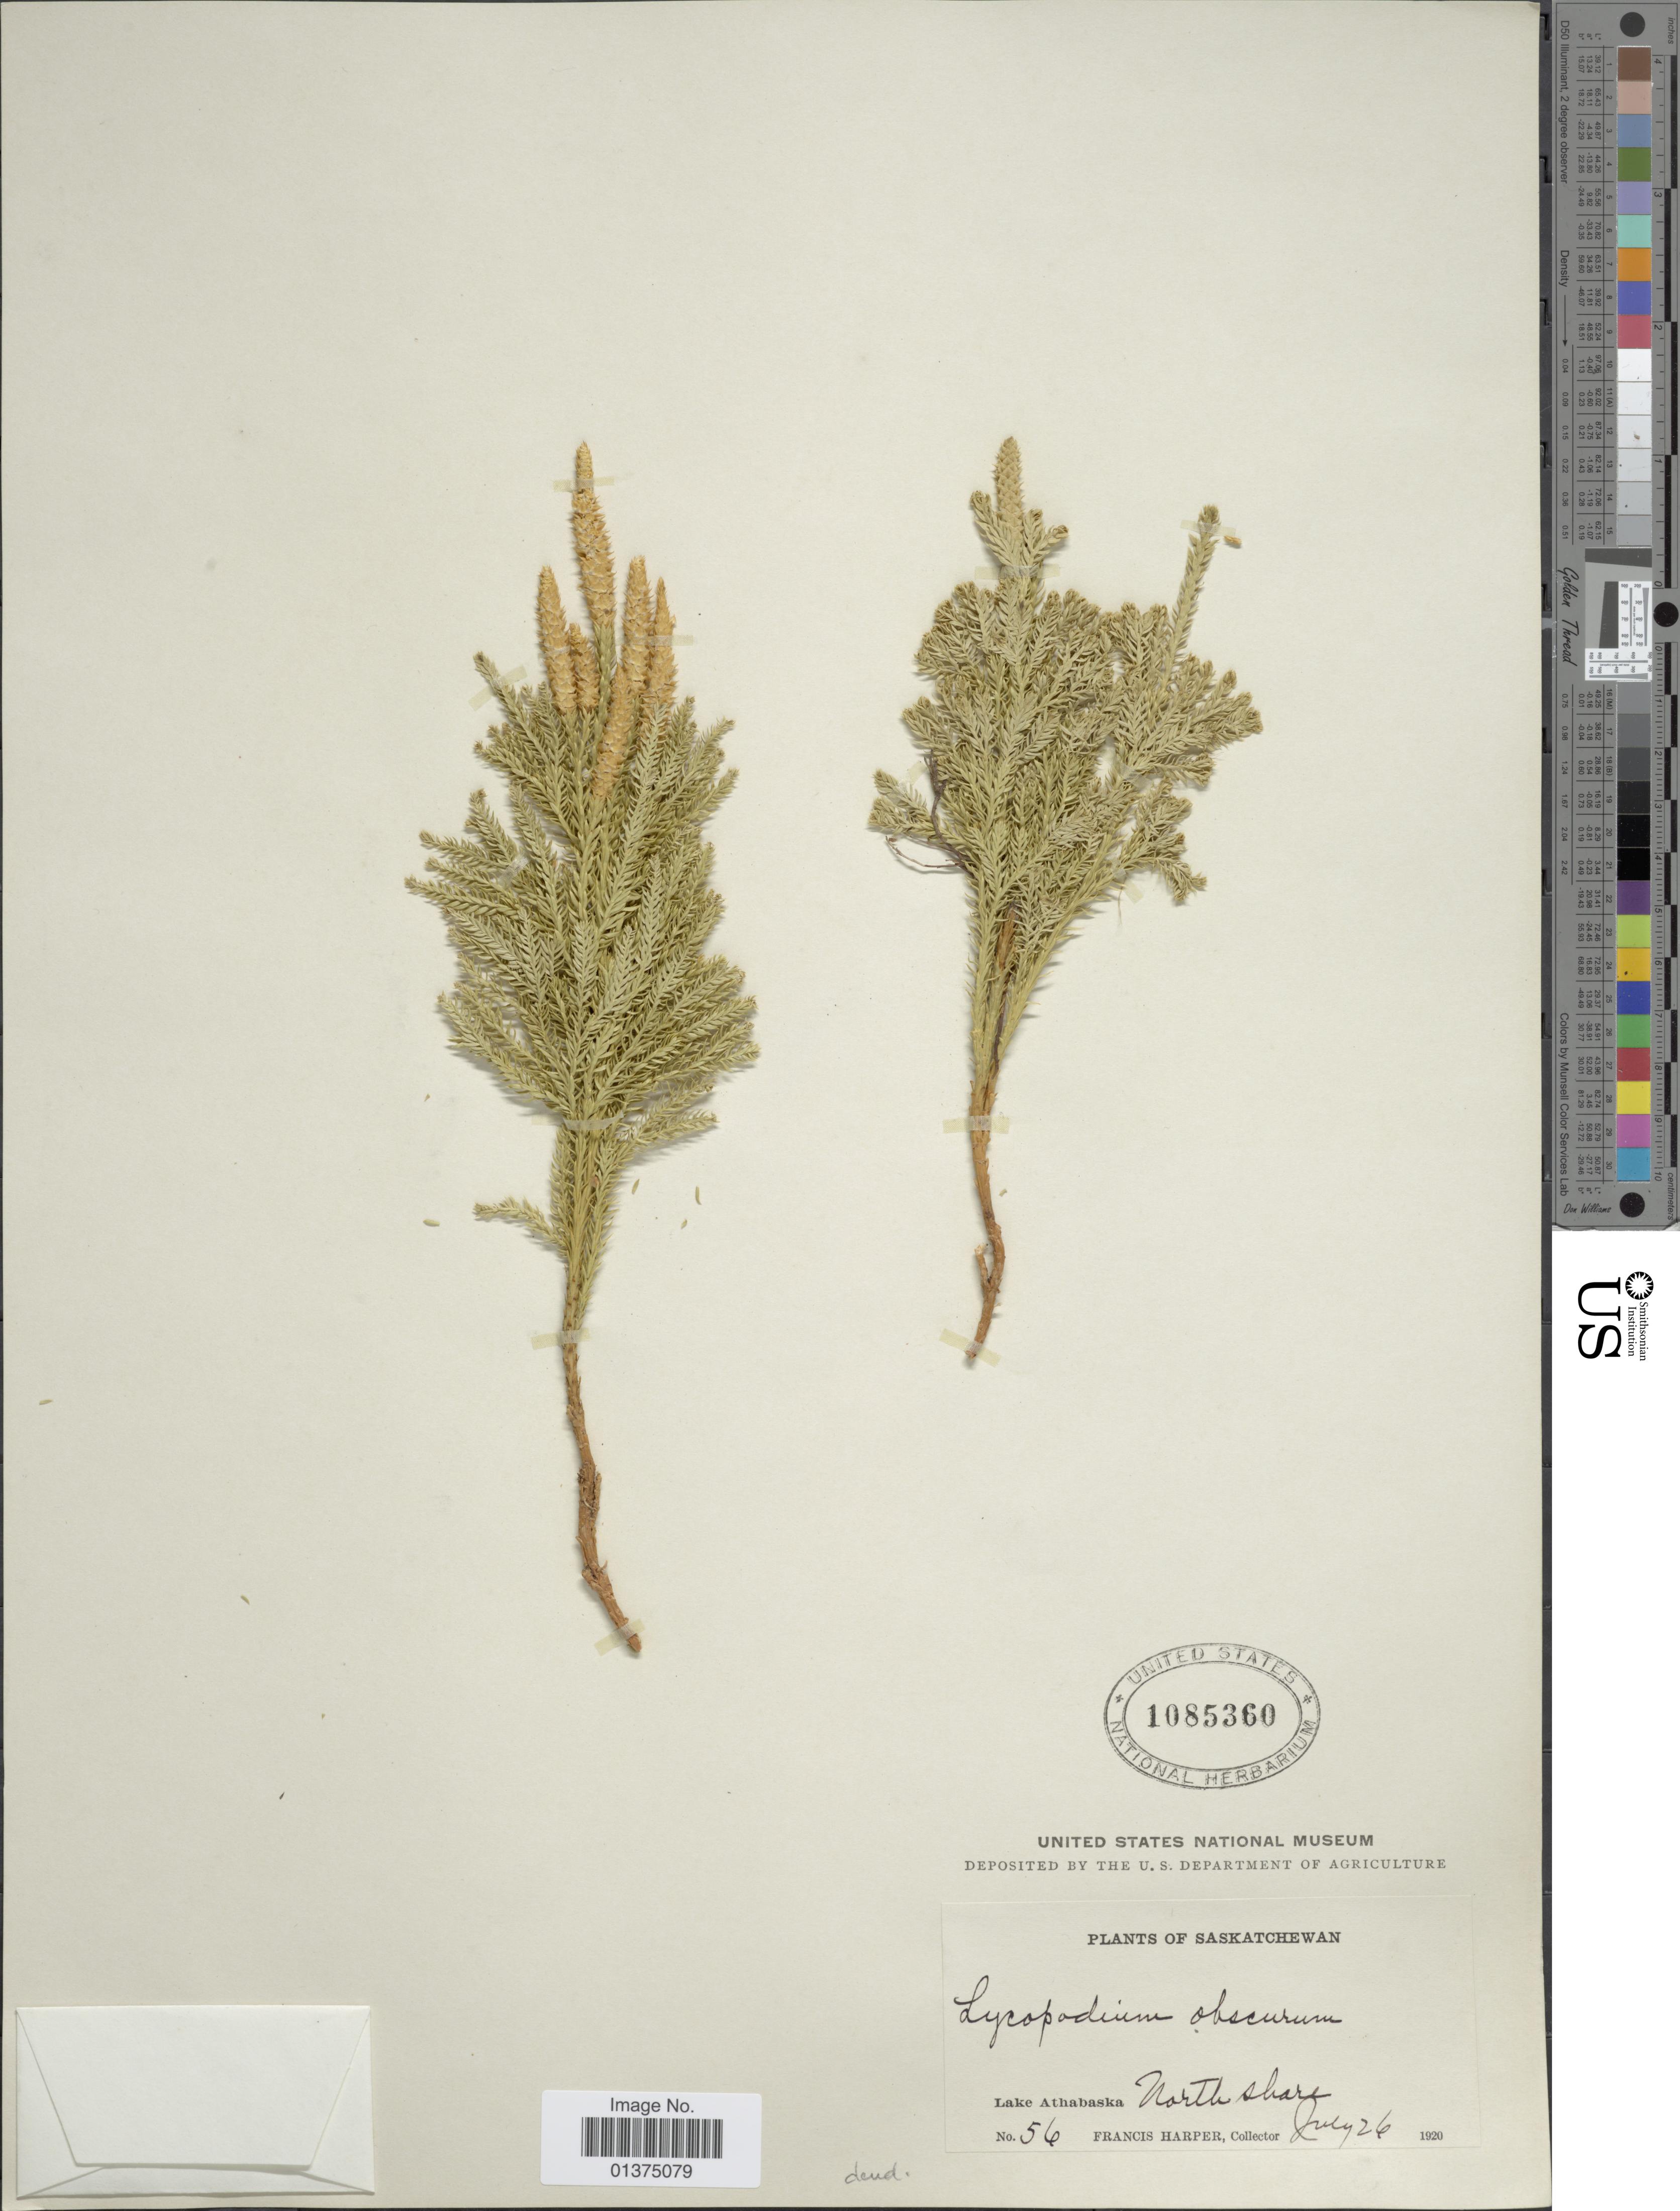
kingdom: Plantae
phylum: Tracheophyta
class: Lycopodiopsida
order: Lycopodiales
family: Lycopodiaceae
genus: Dendrolycopodium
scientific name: Dendrolycopodium dendroideum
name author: (Michx.) A. Haines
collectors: F. Harper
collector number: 56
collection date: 1920-07-26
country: Canada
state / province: Saskatchewan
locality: Lake Athabaska North shore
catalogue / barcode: US 1085360